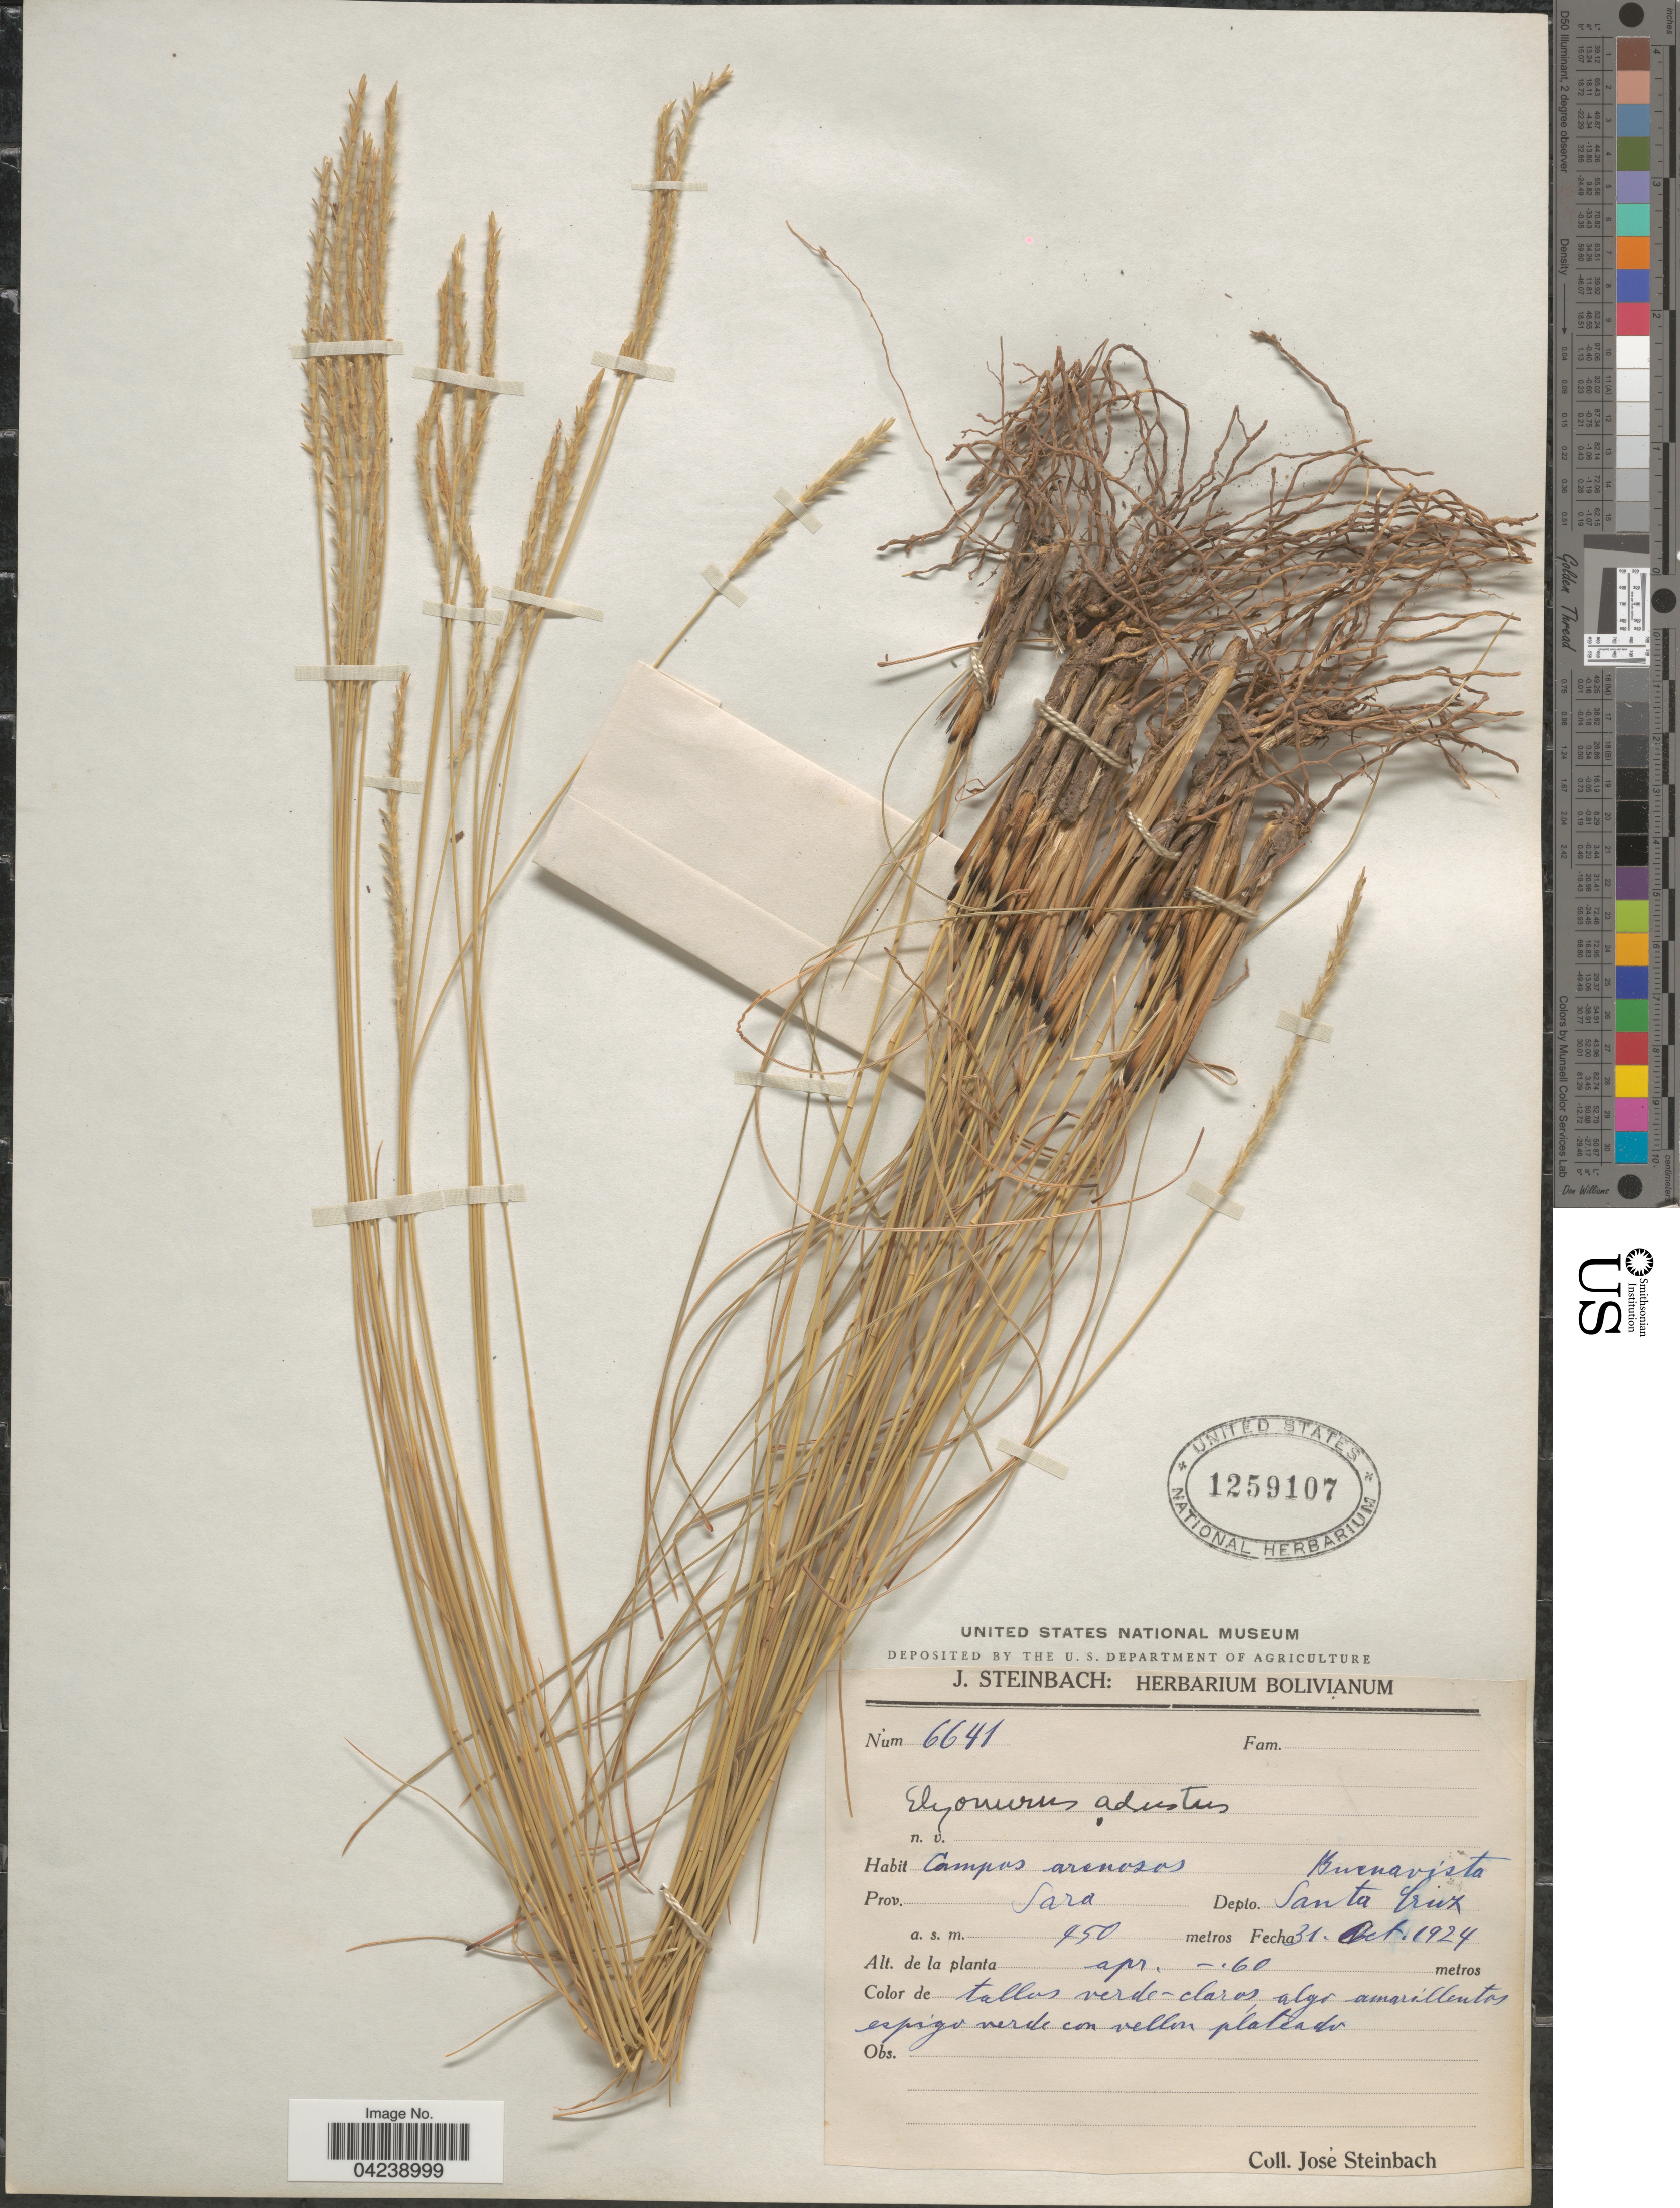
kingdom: Plantae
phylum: Tracheophyta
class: Liliopsida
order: Poales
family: Poaceae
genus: Elionurus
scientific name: Elionurus muticus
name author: (Spreng.) Kuntze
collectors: J. Steinbach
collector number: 6641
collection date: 1924-10-31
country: Bolivia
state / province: Santa Cruz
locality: Campos arenosos. Buenavista. Prov. Sara. Depto. Santa Cruz.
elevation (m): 450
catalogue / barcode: US 1259107